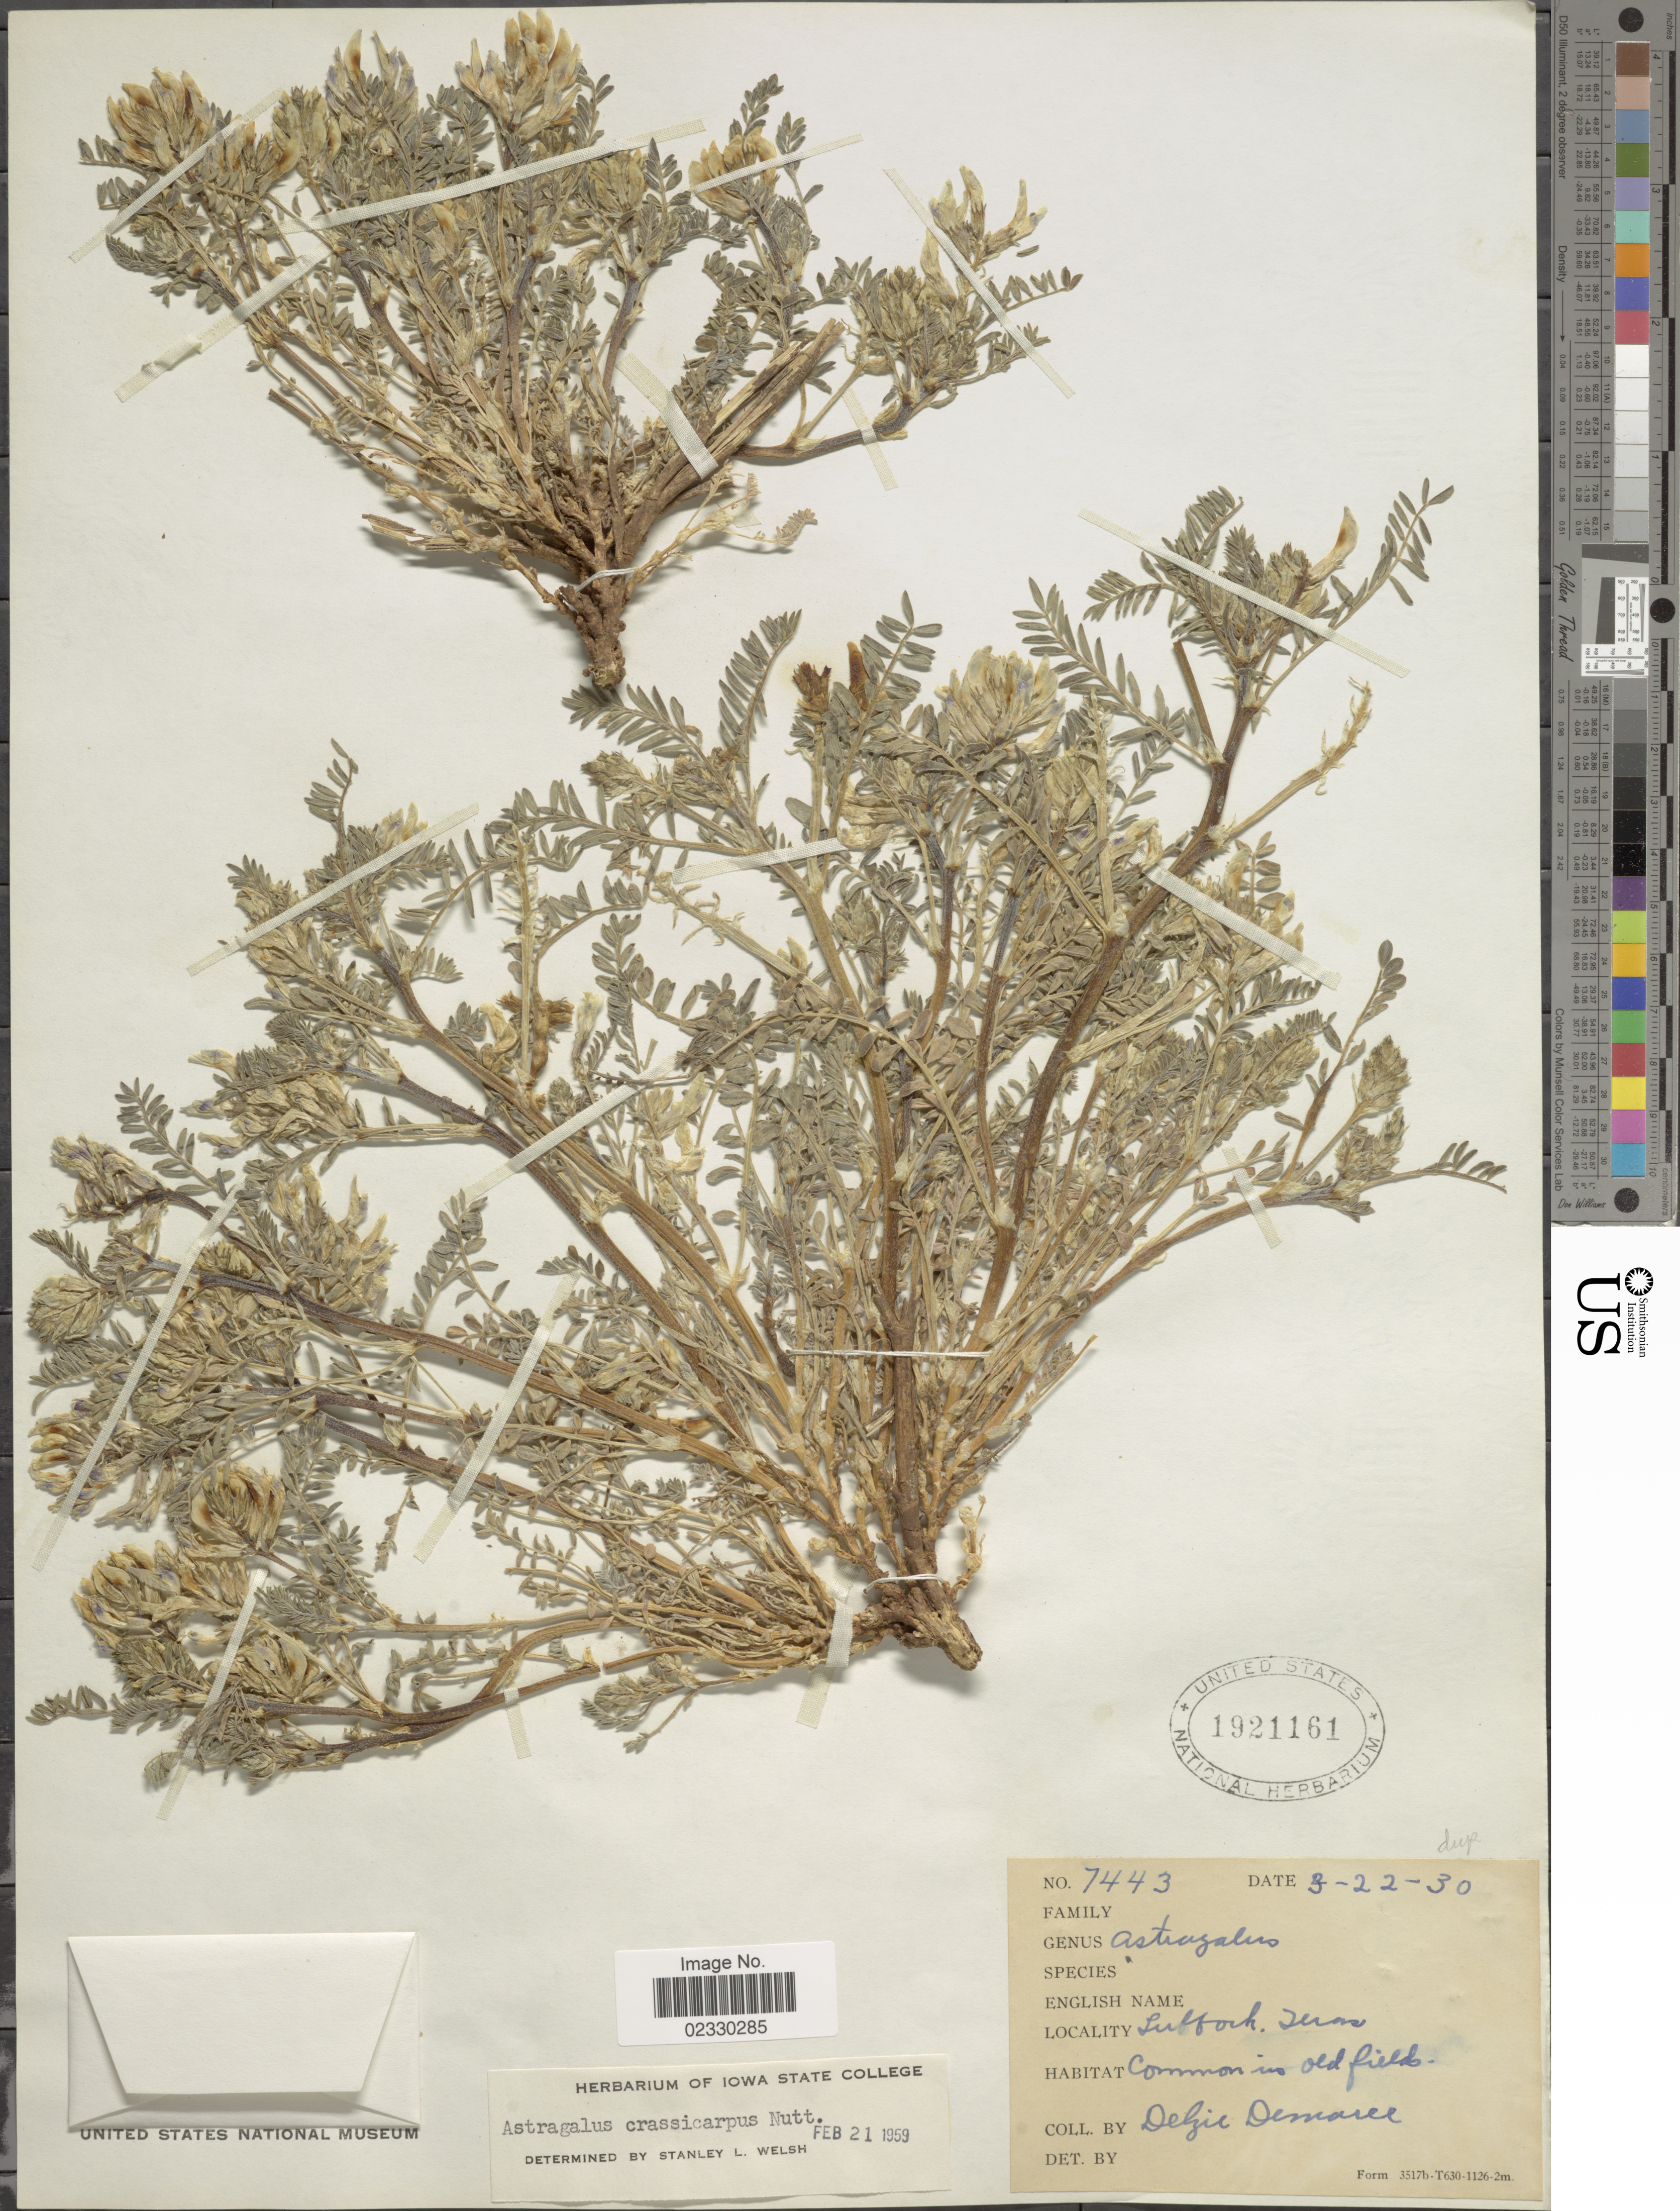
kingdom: Plantae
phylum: Tracheophyta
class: Magnoliopsida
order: Fabales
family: Fabaceae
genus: Astragalus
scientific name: Astragalus crassicarpus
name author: Nutt.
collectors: D. Demaree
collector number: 7443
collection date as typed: Transcribed d/m/y: 22/3/30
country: United States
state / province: Texas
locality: Lubbock, old fields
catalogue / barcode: US 1921161